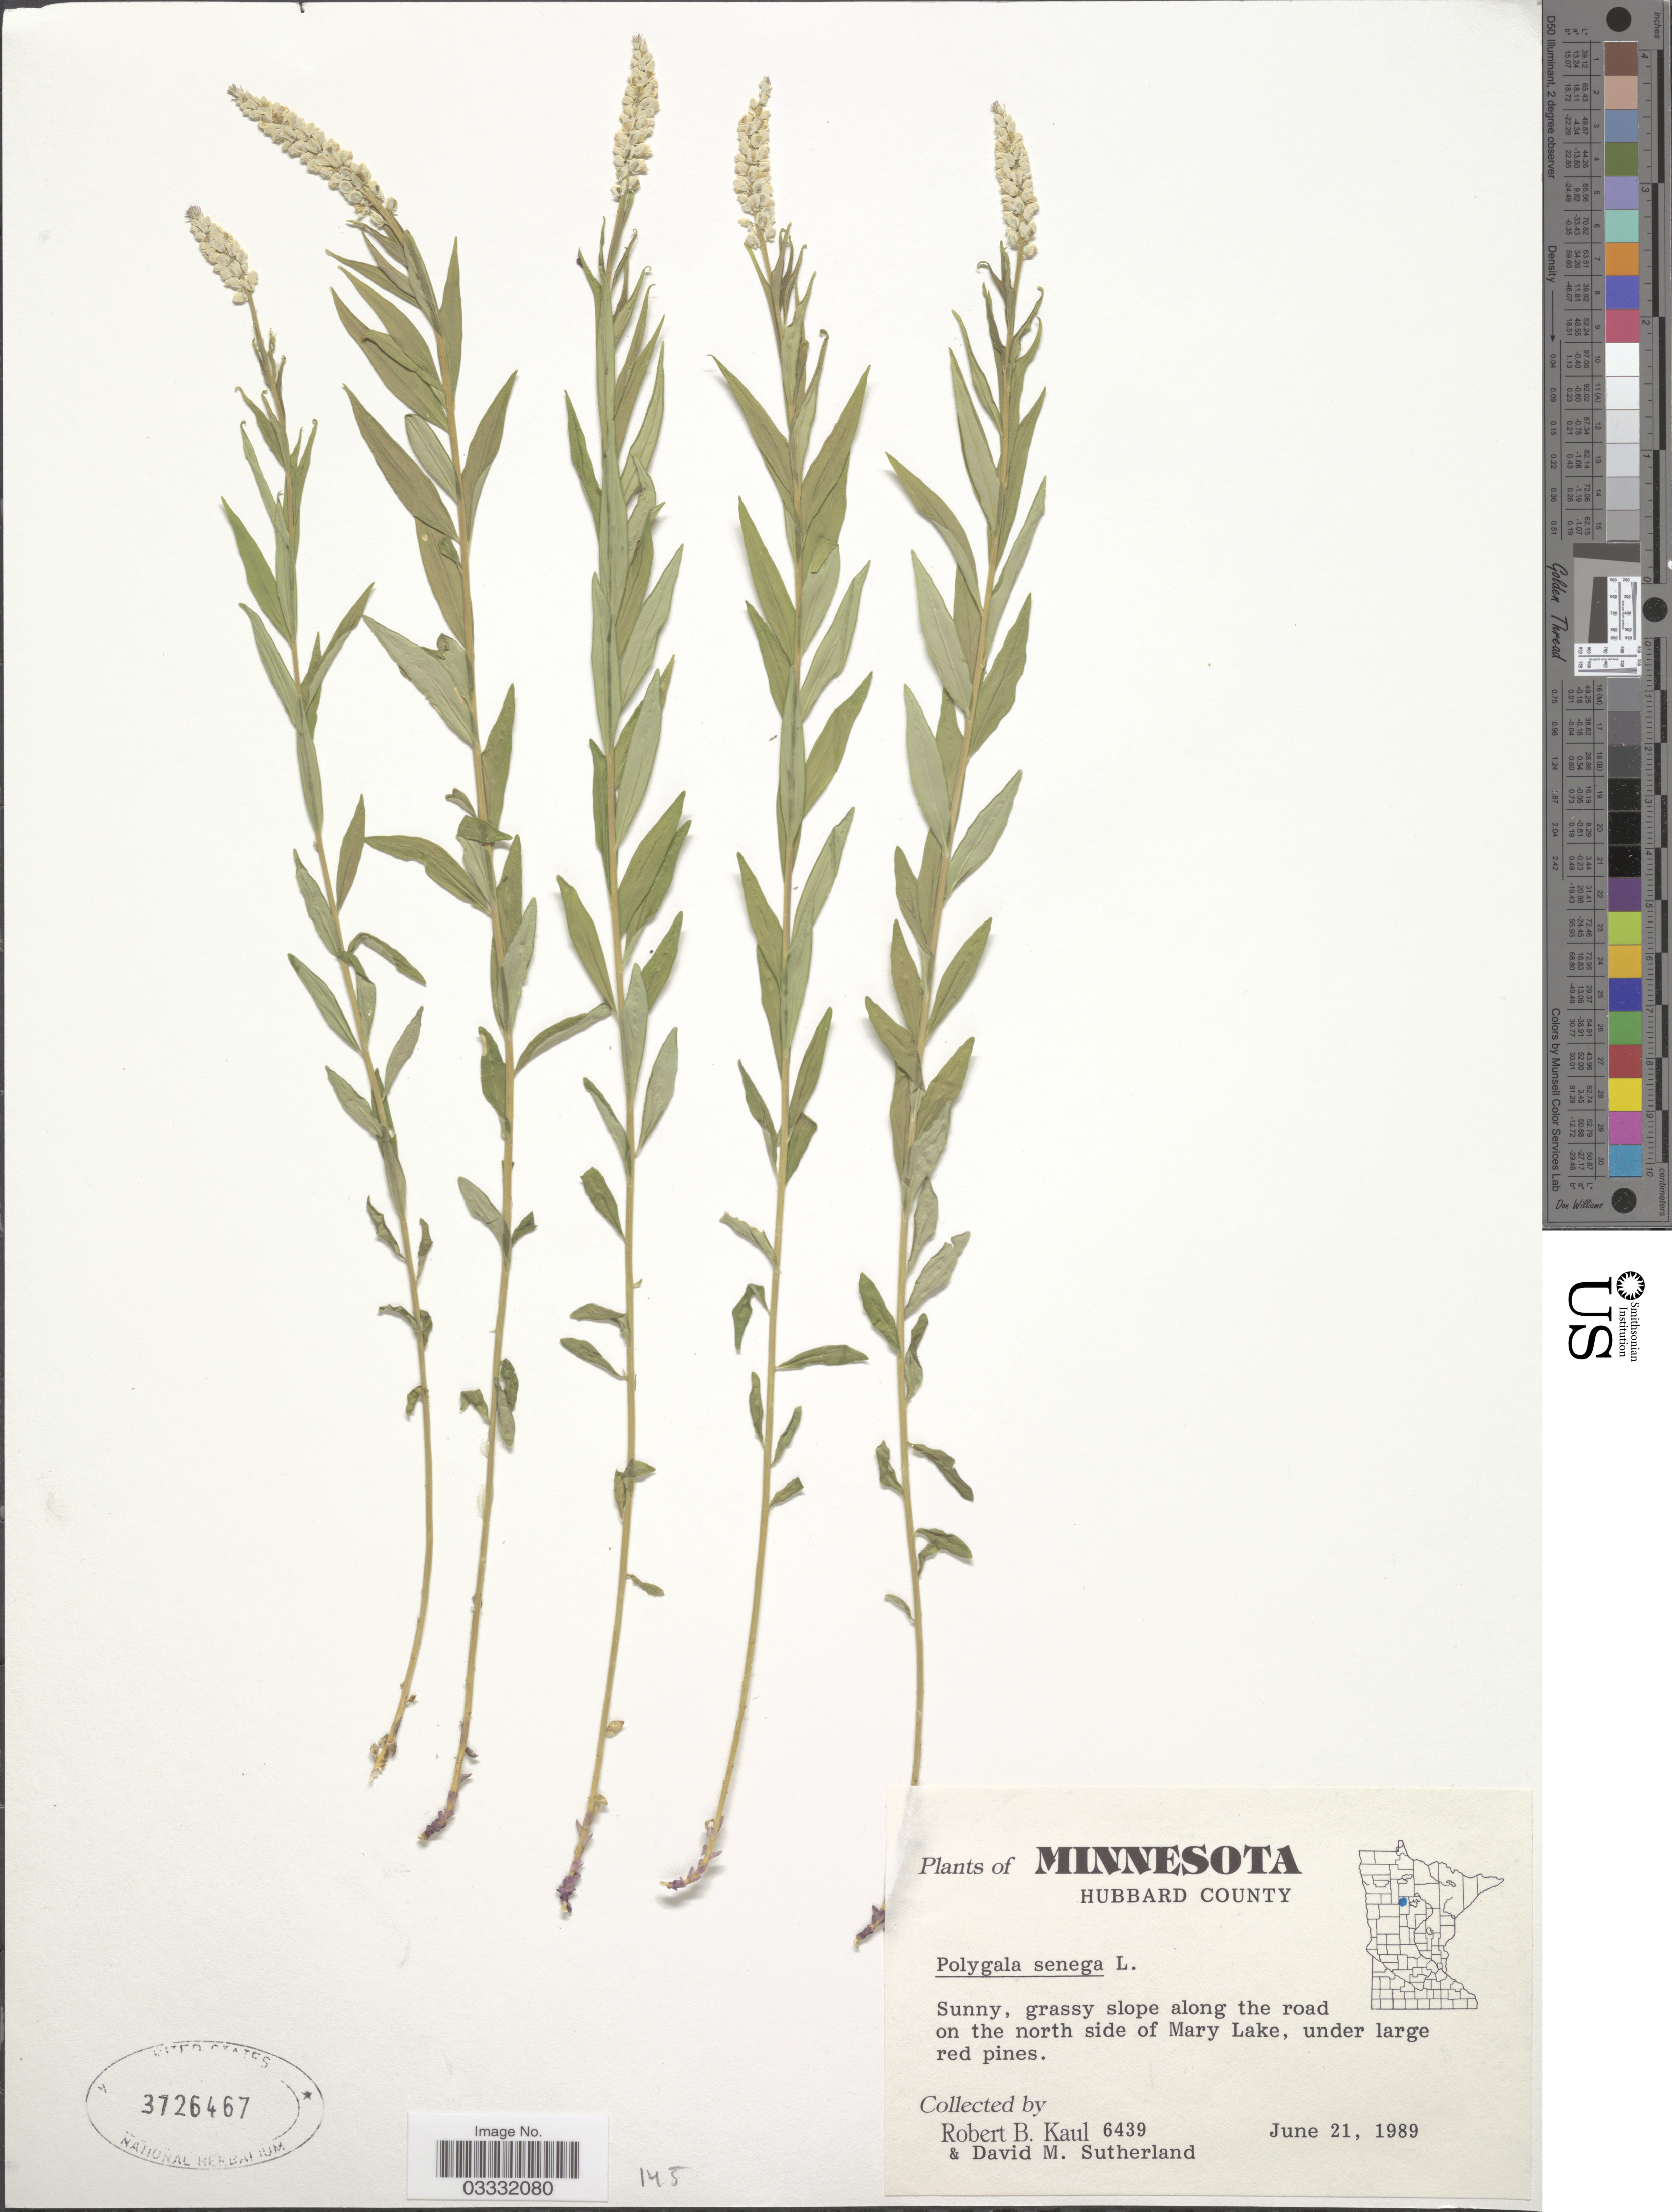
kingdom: Plantae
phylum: Tracheophyta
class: Magnoliopsida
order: Fabales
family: Polygalaceae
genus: Polygala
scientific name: Polygala senega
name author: L.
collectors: R. Kaul & D. Sutherland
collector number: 6439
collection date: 1989-06-21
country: United States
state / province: Minnesota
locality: Hubbard County. Grassy slope along the road on the north side of Mary Lake, under large red pines.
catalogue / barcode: US 3726467